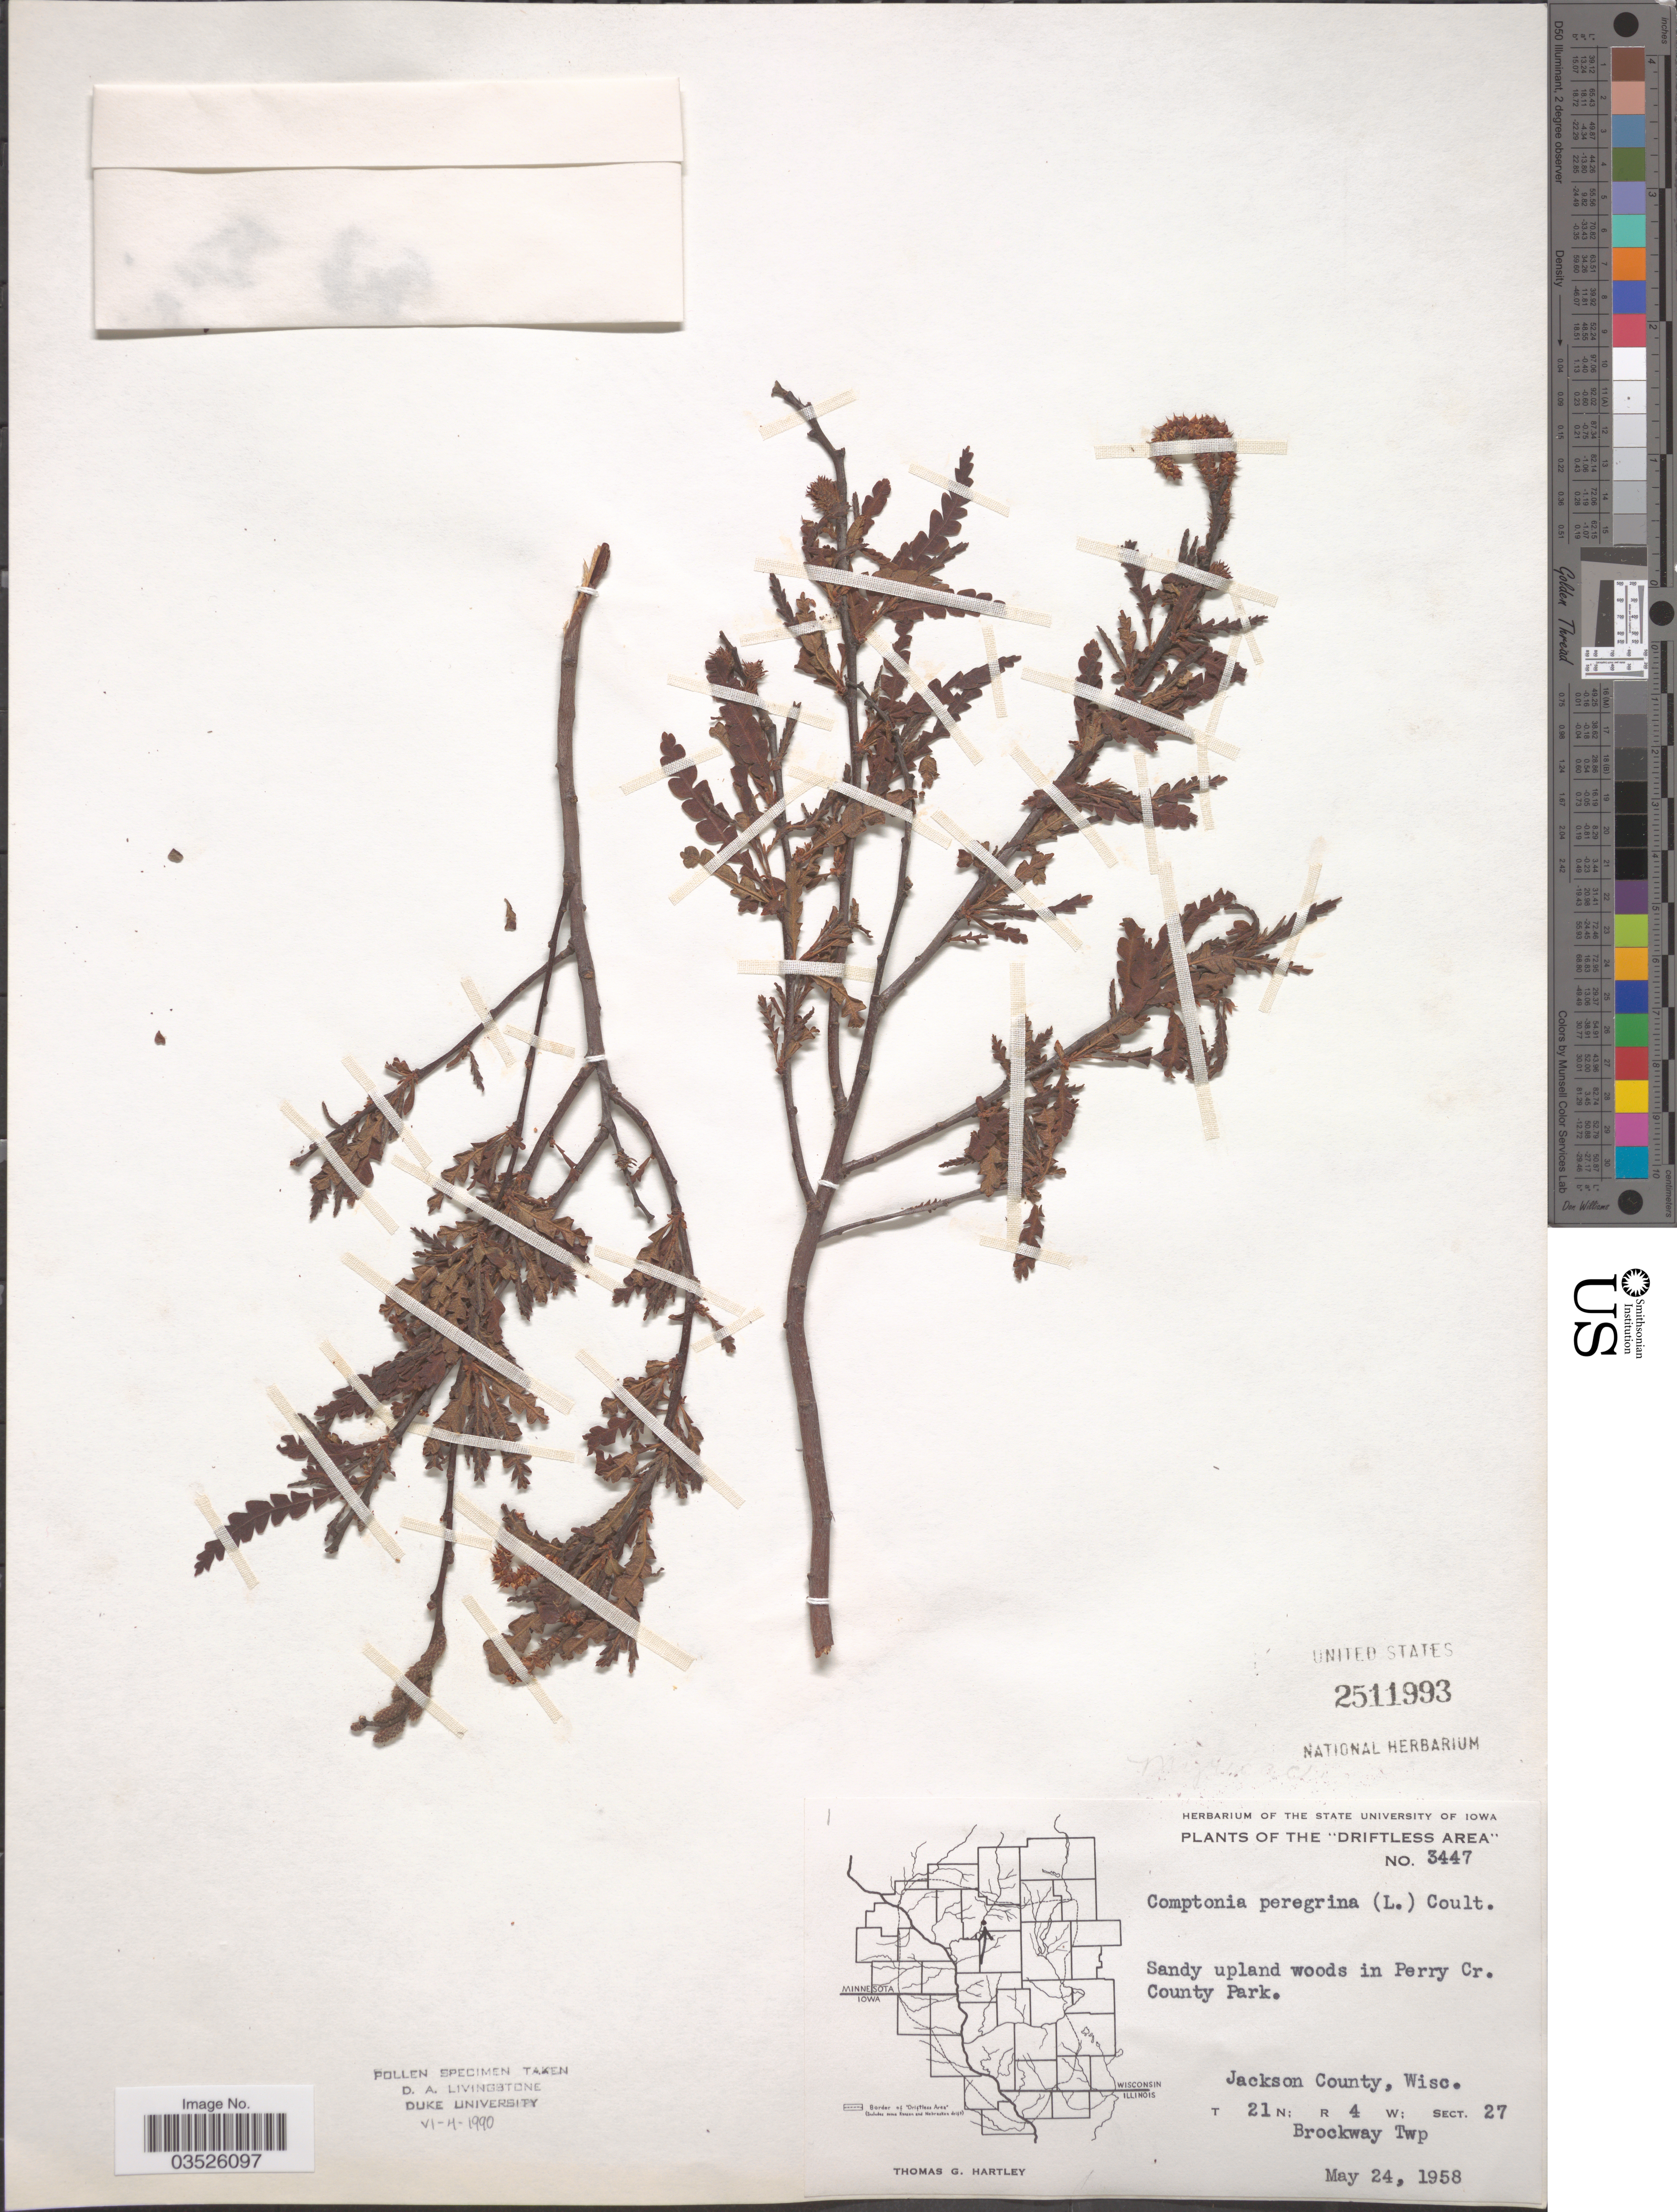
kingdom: Plantae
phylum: Tracheophyta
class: Magnoliopsida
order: Fagales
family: Myricaceae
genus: Comptonia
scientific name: Comptonia peregrina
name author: (L.) J.M. Coult.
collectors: T. G. Hartley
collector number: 3447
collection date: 1958-05-24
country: United States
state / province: Wisconsin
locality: The "Driftless Area". Sandy upland woods in Perry Cr. County Park. Jackson County. T 21 N; R 4 W; Sect. 27, Brockway Twp.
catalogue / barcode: US 2511993